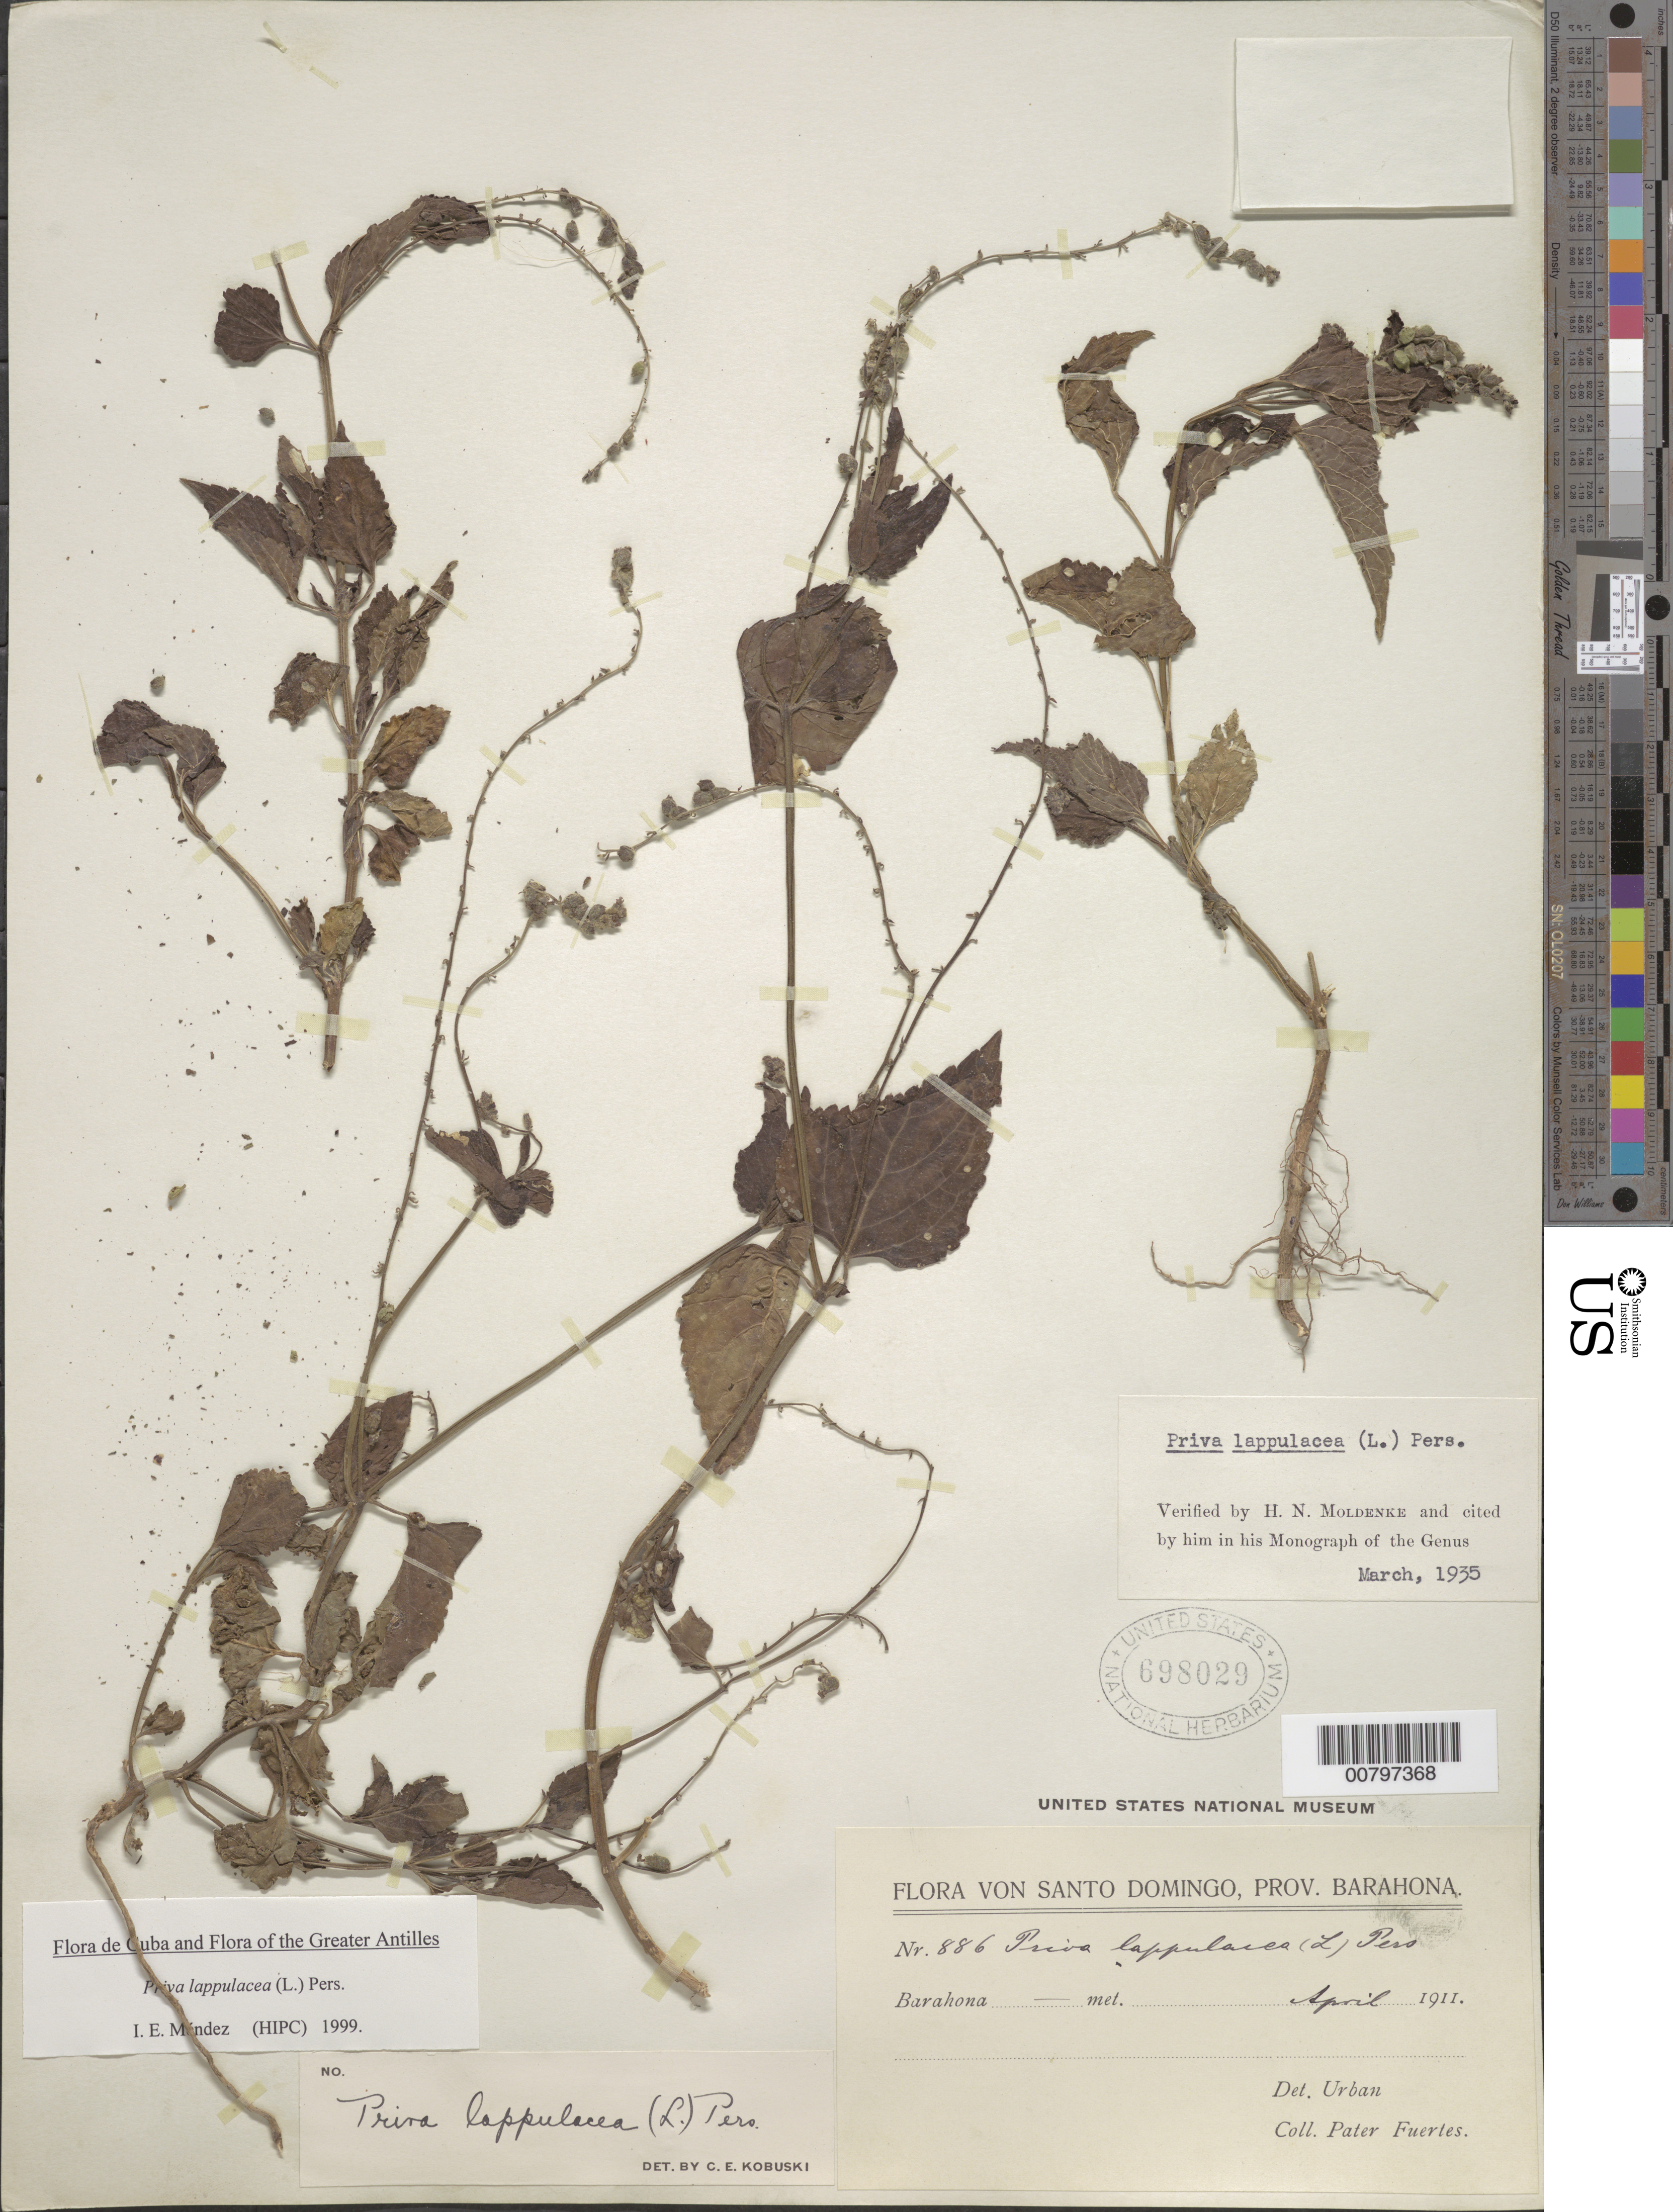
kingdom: Plantae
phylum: Tracheophyta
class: Magnoliopsida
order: Lamiales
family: Verbenaceae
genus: Priva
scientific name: Priva lappulacea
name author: (L.) Pers.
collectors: M. D. Fuertes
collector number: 886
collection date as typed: Apr 1911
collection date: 1911-04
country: Dominican Republic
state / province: Barahona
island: Hispaniola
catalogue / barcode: US 698029